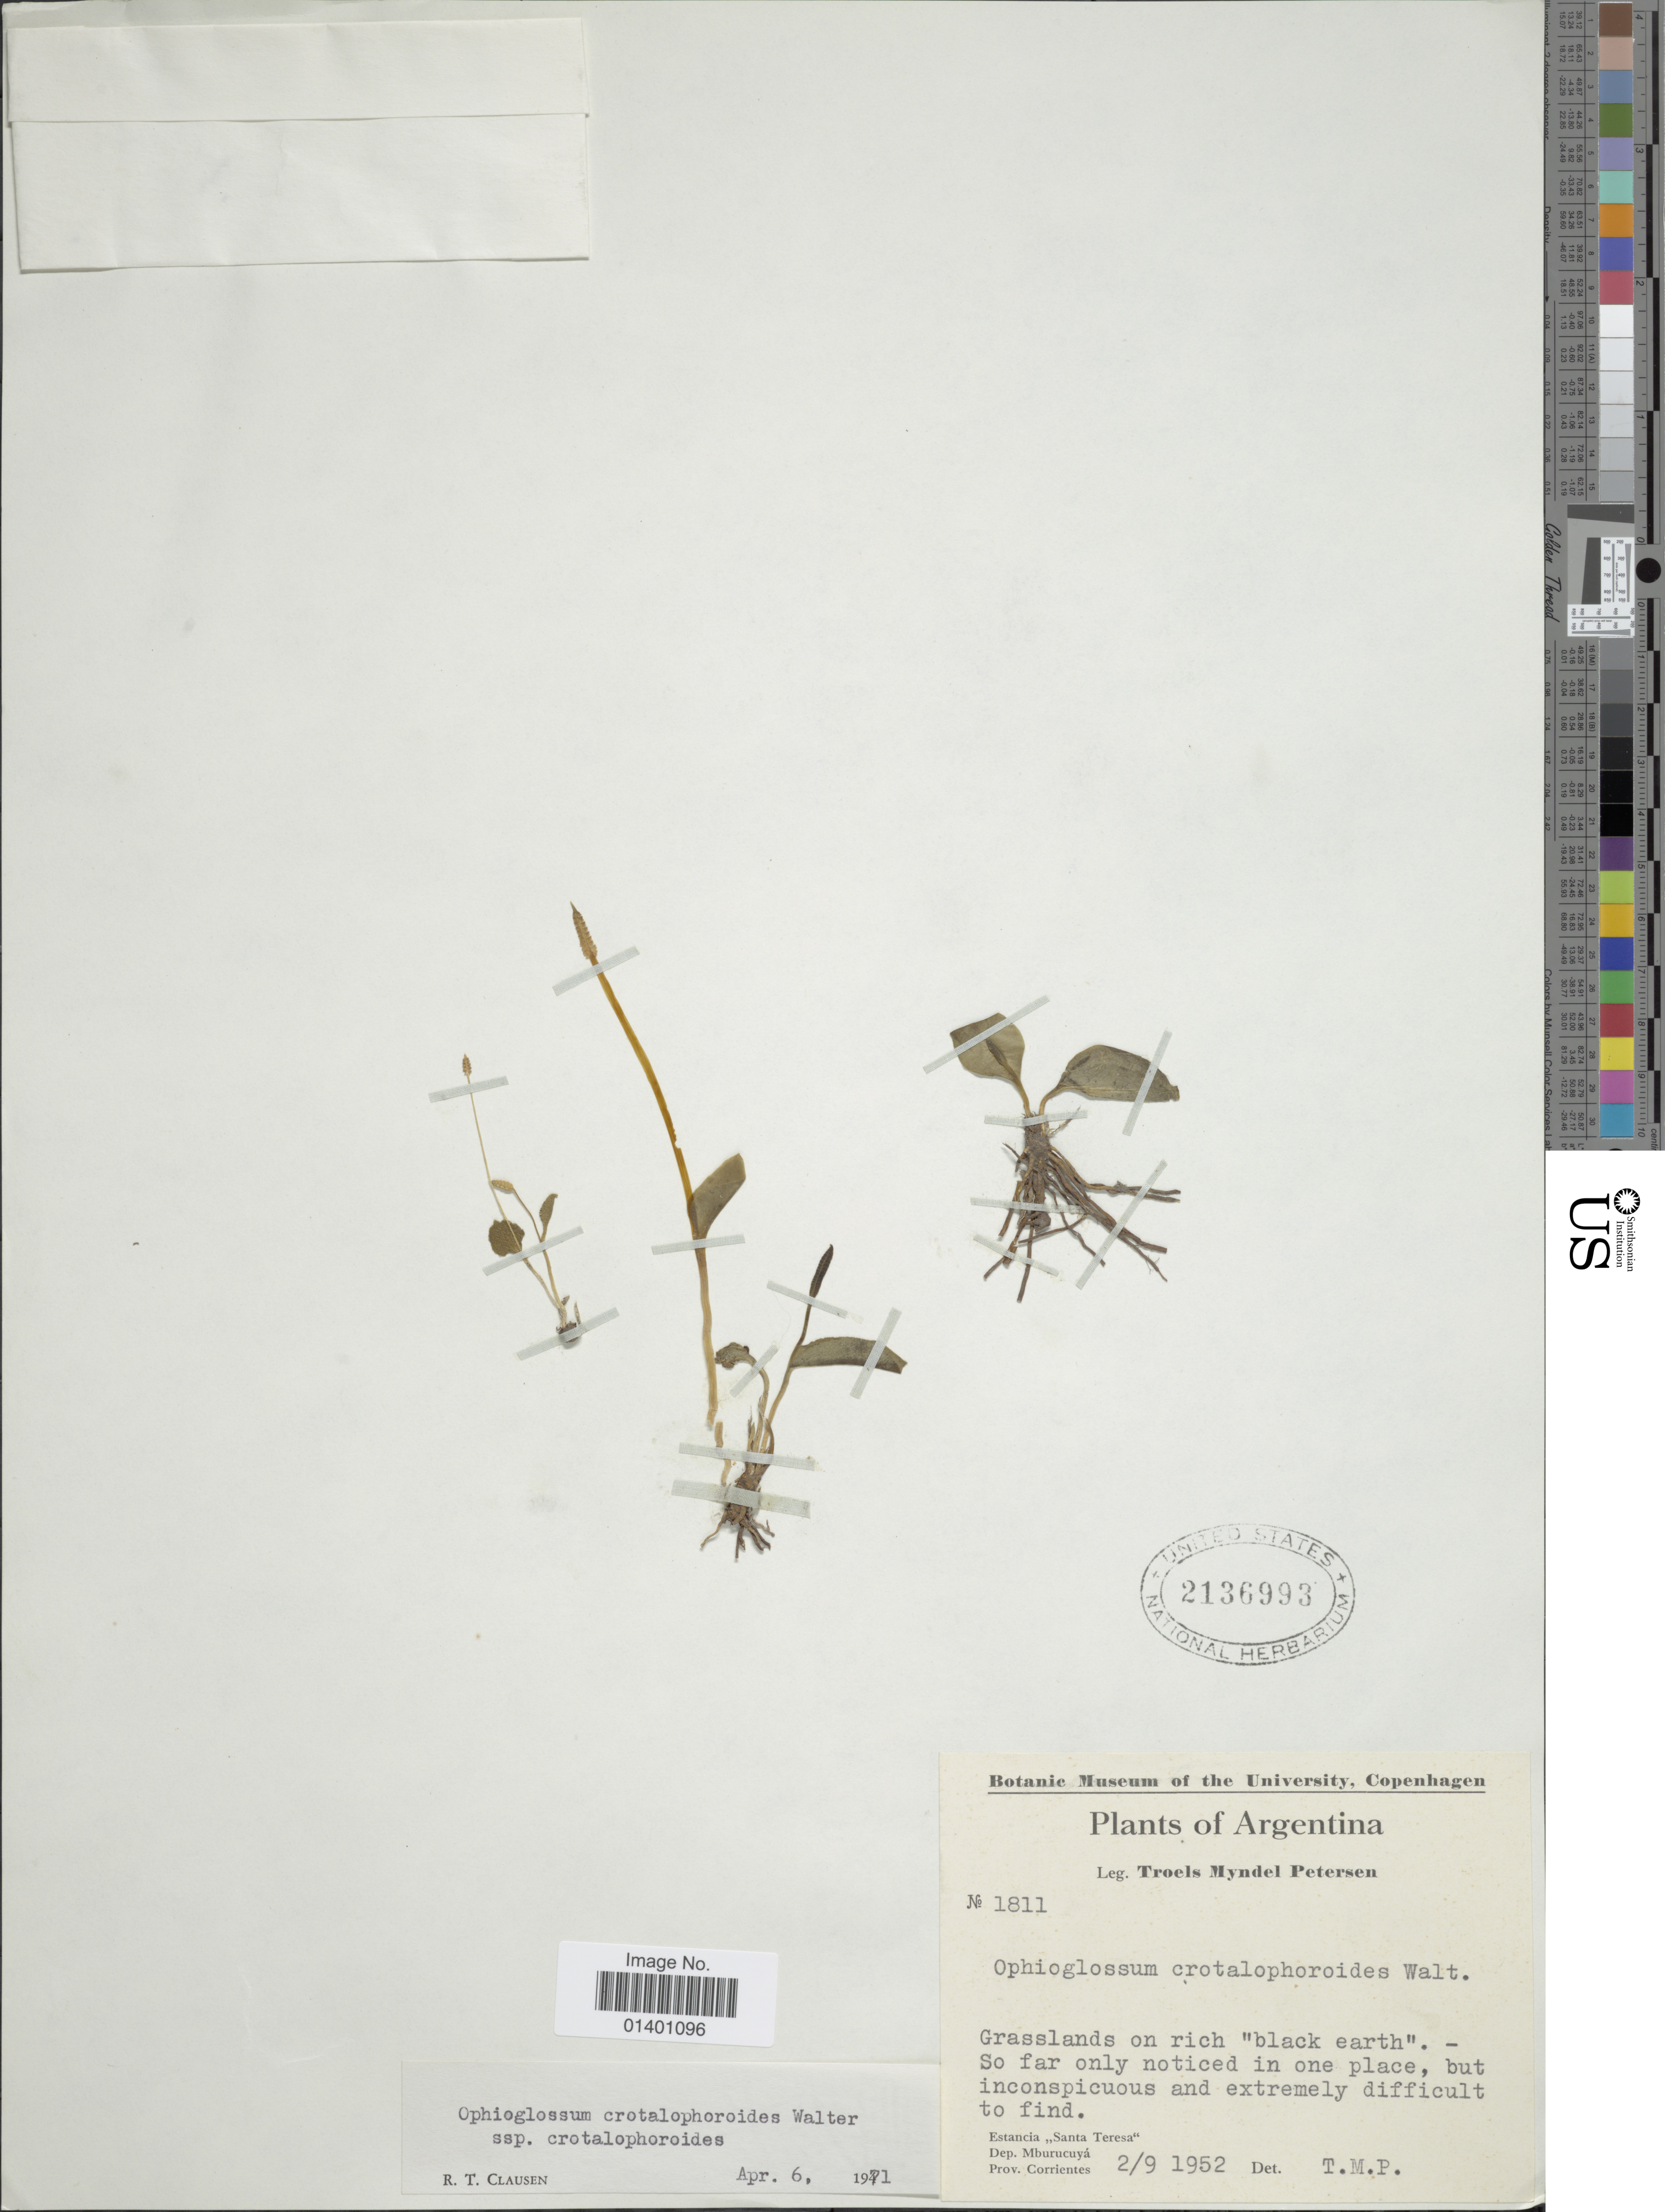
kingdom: Plantae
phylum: Tracheophyta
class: Polypodiopsida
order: Ophioglossales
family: Ophioglossaceae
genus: Ophioglossum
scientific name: Ophioglossum crotalophoroides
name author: Walter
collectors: T. M. Petersen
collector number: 1811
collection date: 1952-09-02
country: Argentina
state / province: Corrientes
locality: Estancia "Santa Teresa", Dep. Mburucuyá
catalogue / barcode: US 2136993